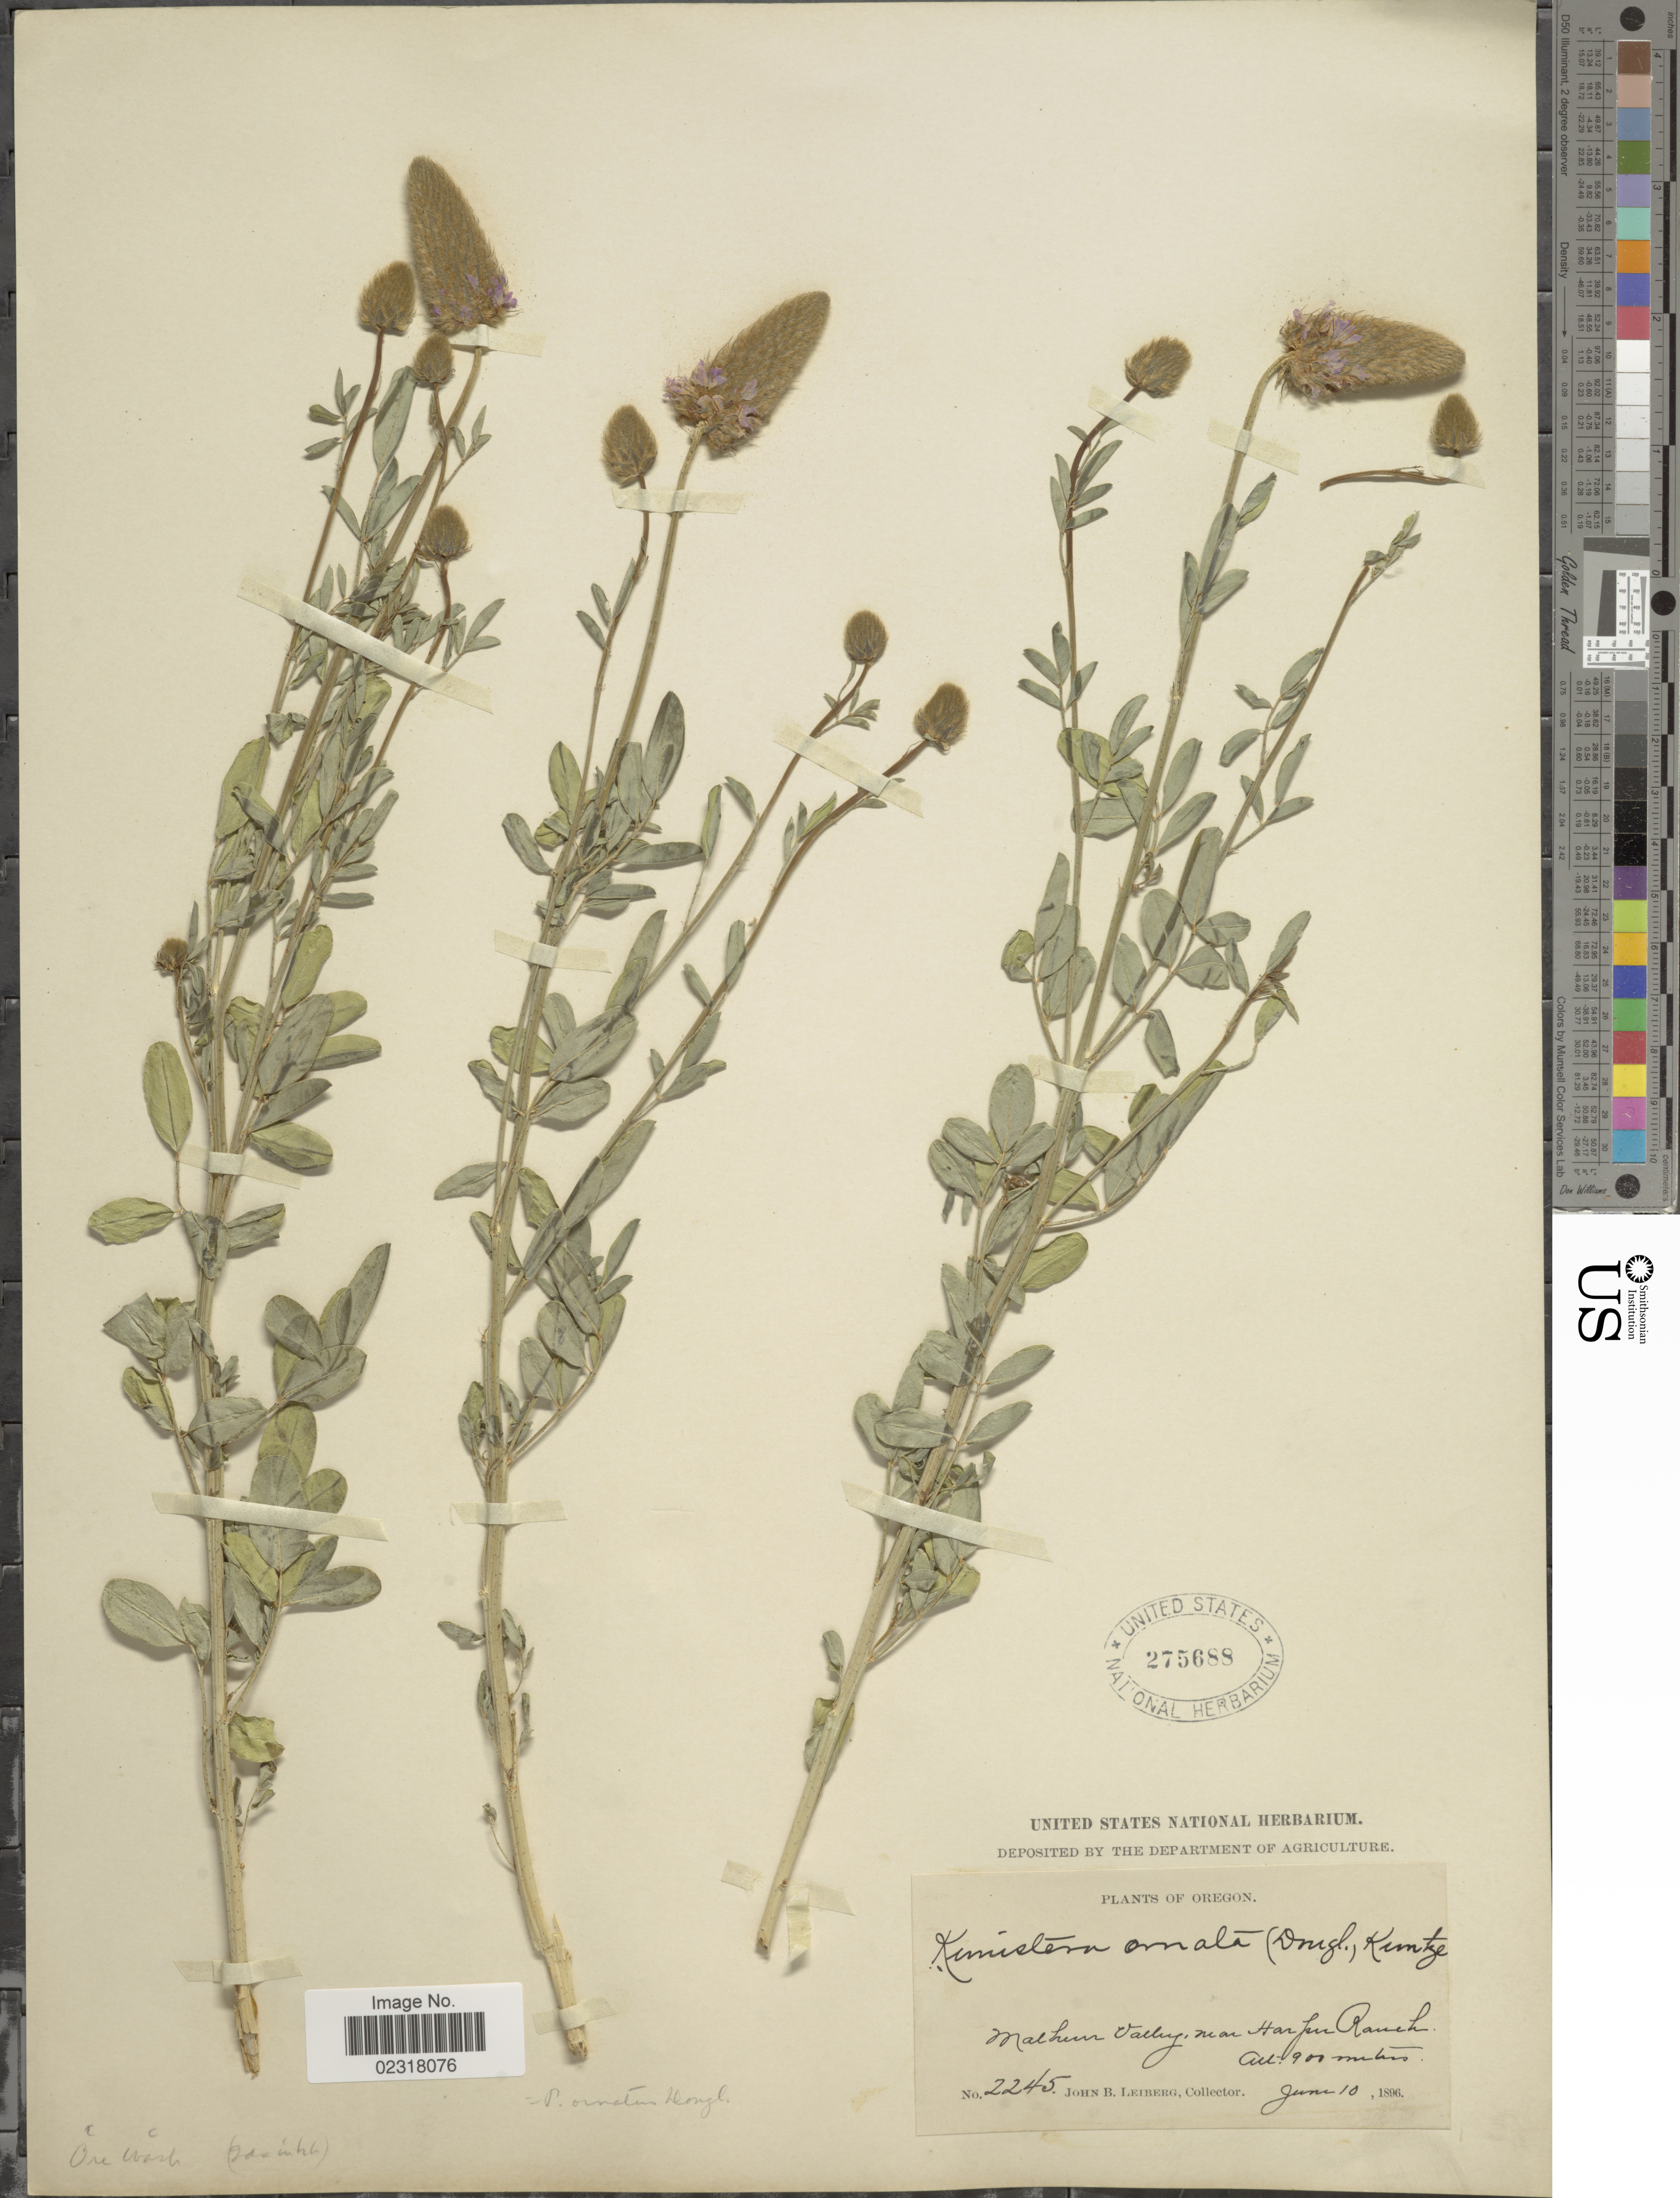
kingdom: Plantae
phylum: Tracheophyta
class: Magnoliopsida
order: Fabales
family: Fabaceae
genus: Dalea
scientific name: Dalea ornata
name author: (Hook.) Eaton & Wright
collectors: J. B. Leiberg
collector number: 2245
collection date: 1896-06-10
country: United States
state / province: Oregon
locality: Malheur Valley, near Harper Ranch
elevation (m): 900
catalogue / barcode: US 275688